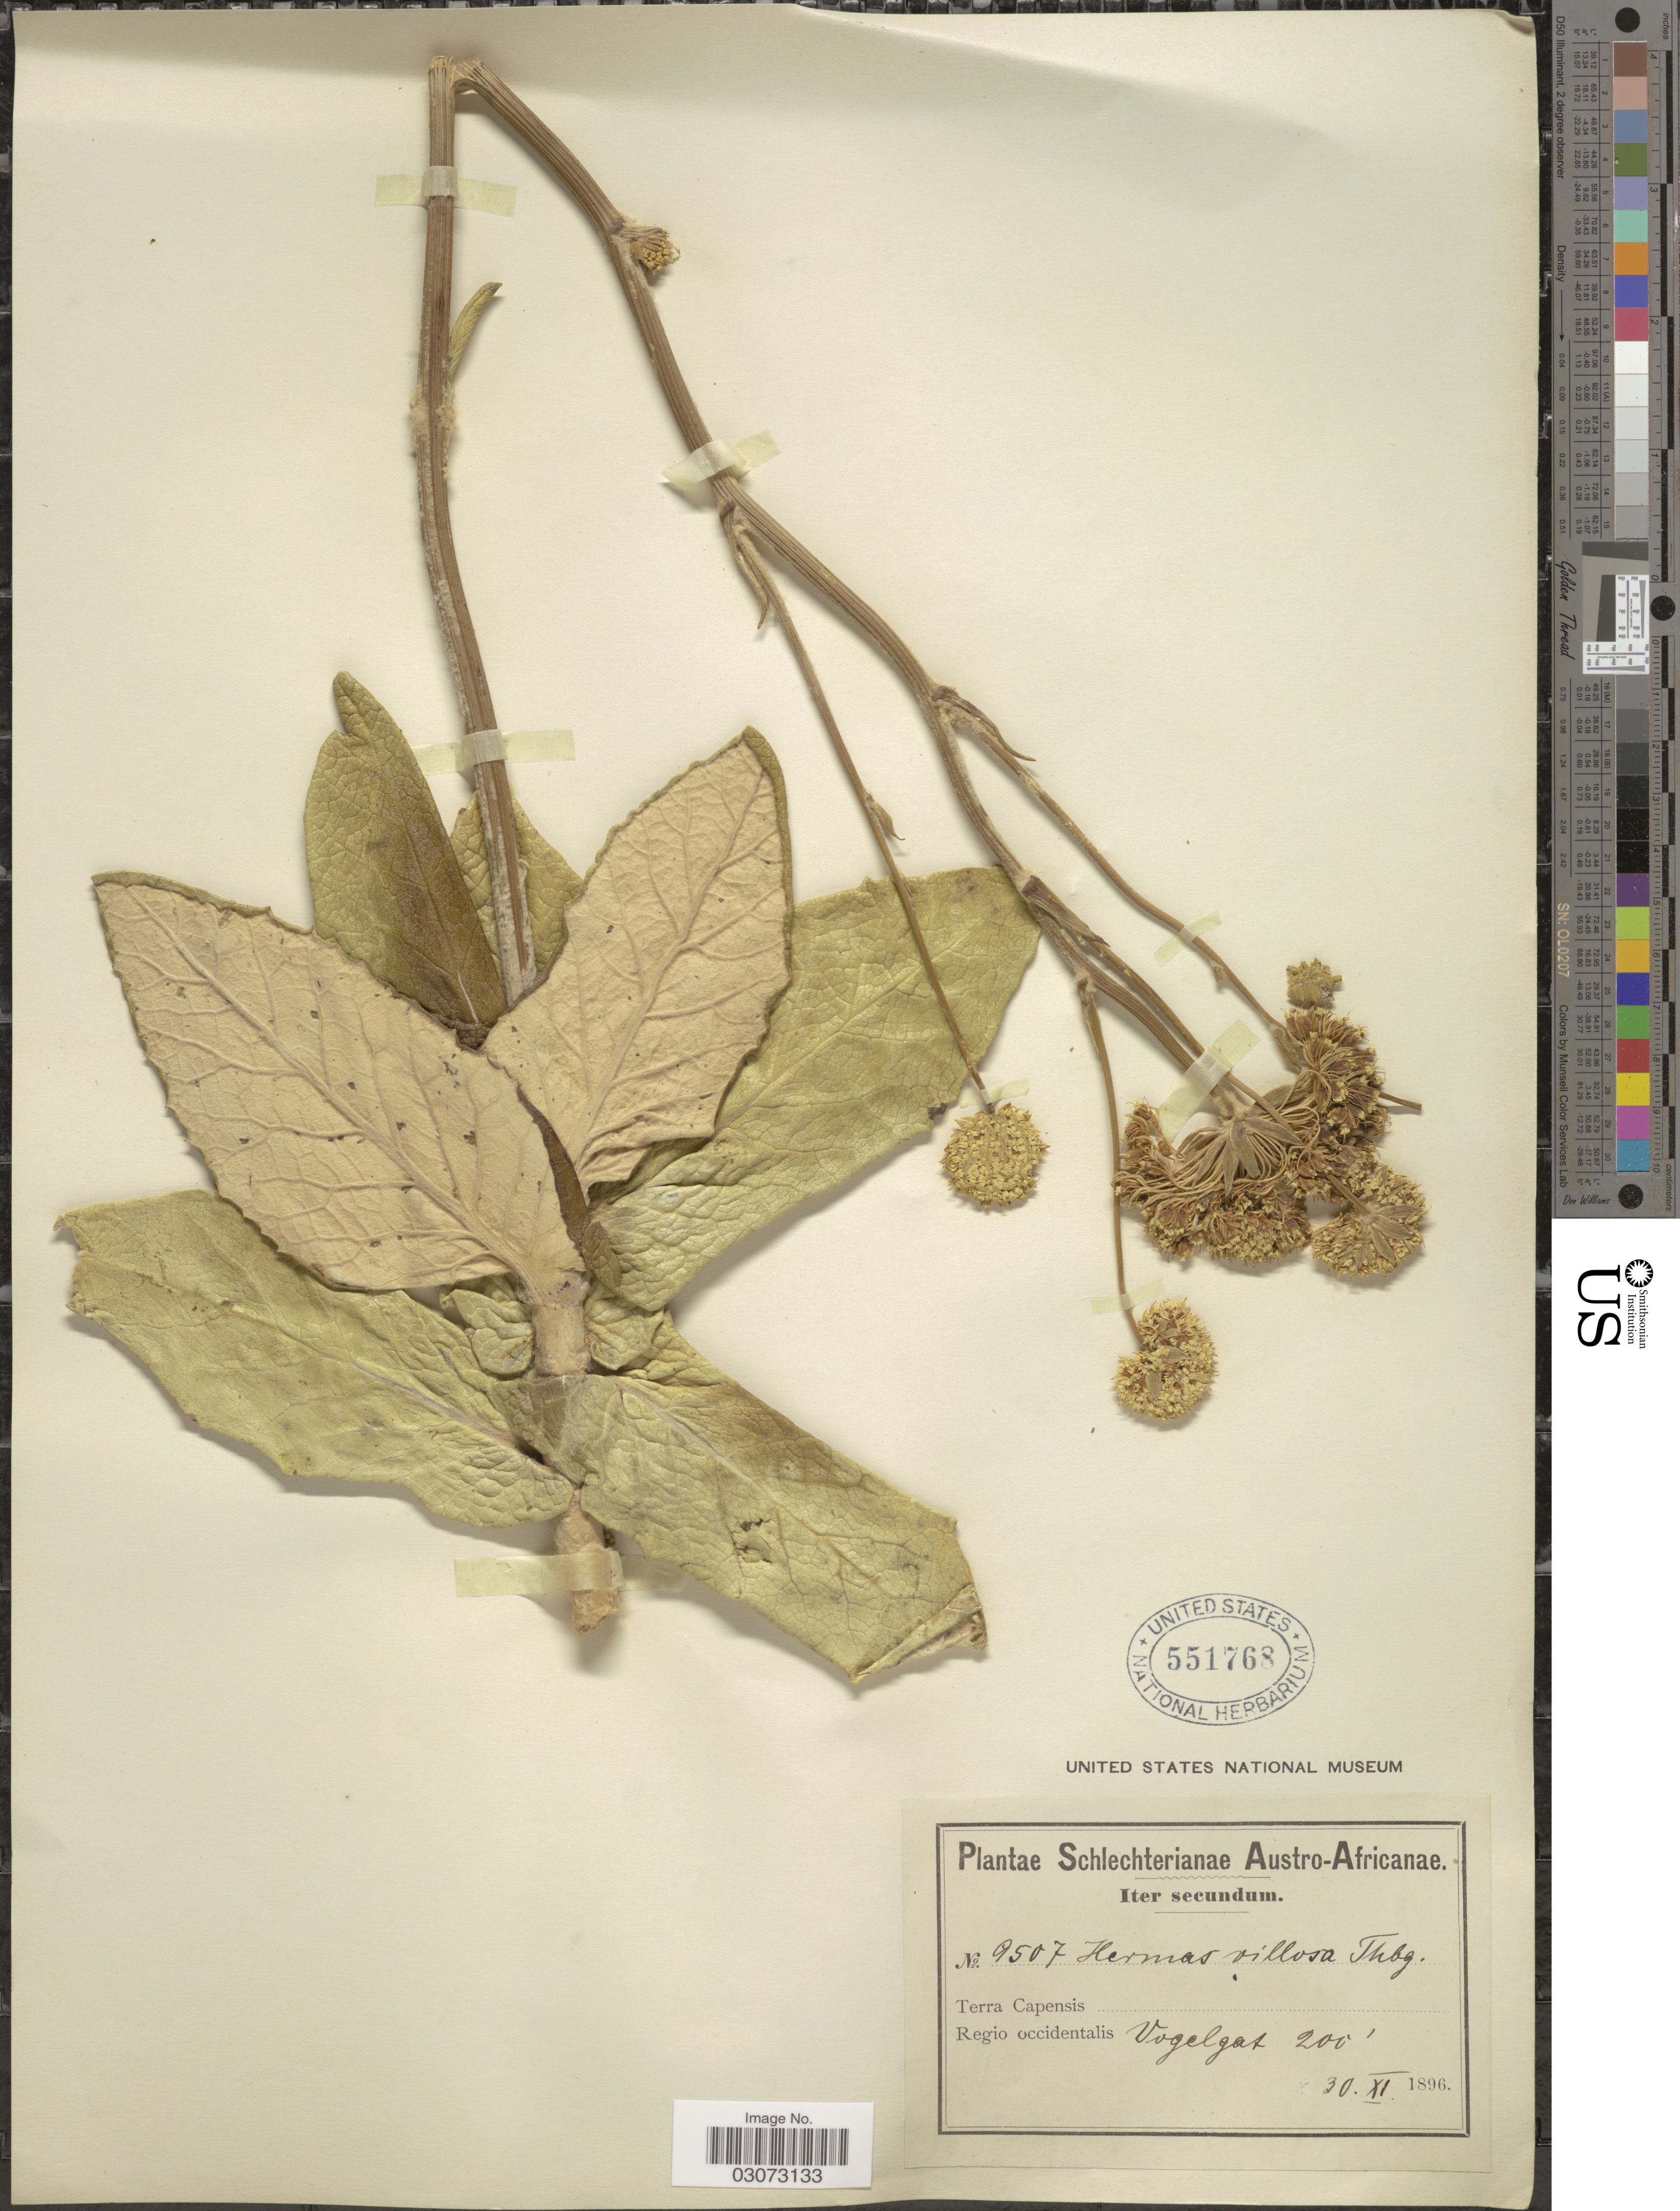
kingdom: Plantae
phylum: Tracheophyta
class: Magnoliopsida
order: Apiales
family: Apiaceae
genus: Hermas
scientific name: Hermas villosa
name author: (L.) Thunb.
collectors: Schlechter, --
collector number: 9507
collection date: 1896-11-30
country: South Africa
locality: Austro-Africanae. Terra Capensis. Regio occidentalis Vogelgat.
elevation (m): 61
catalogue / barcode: US 551768